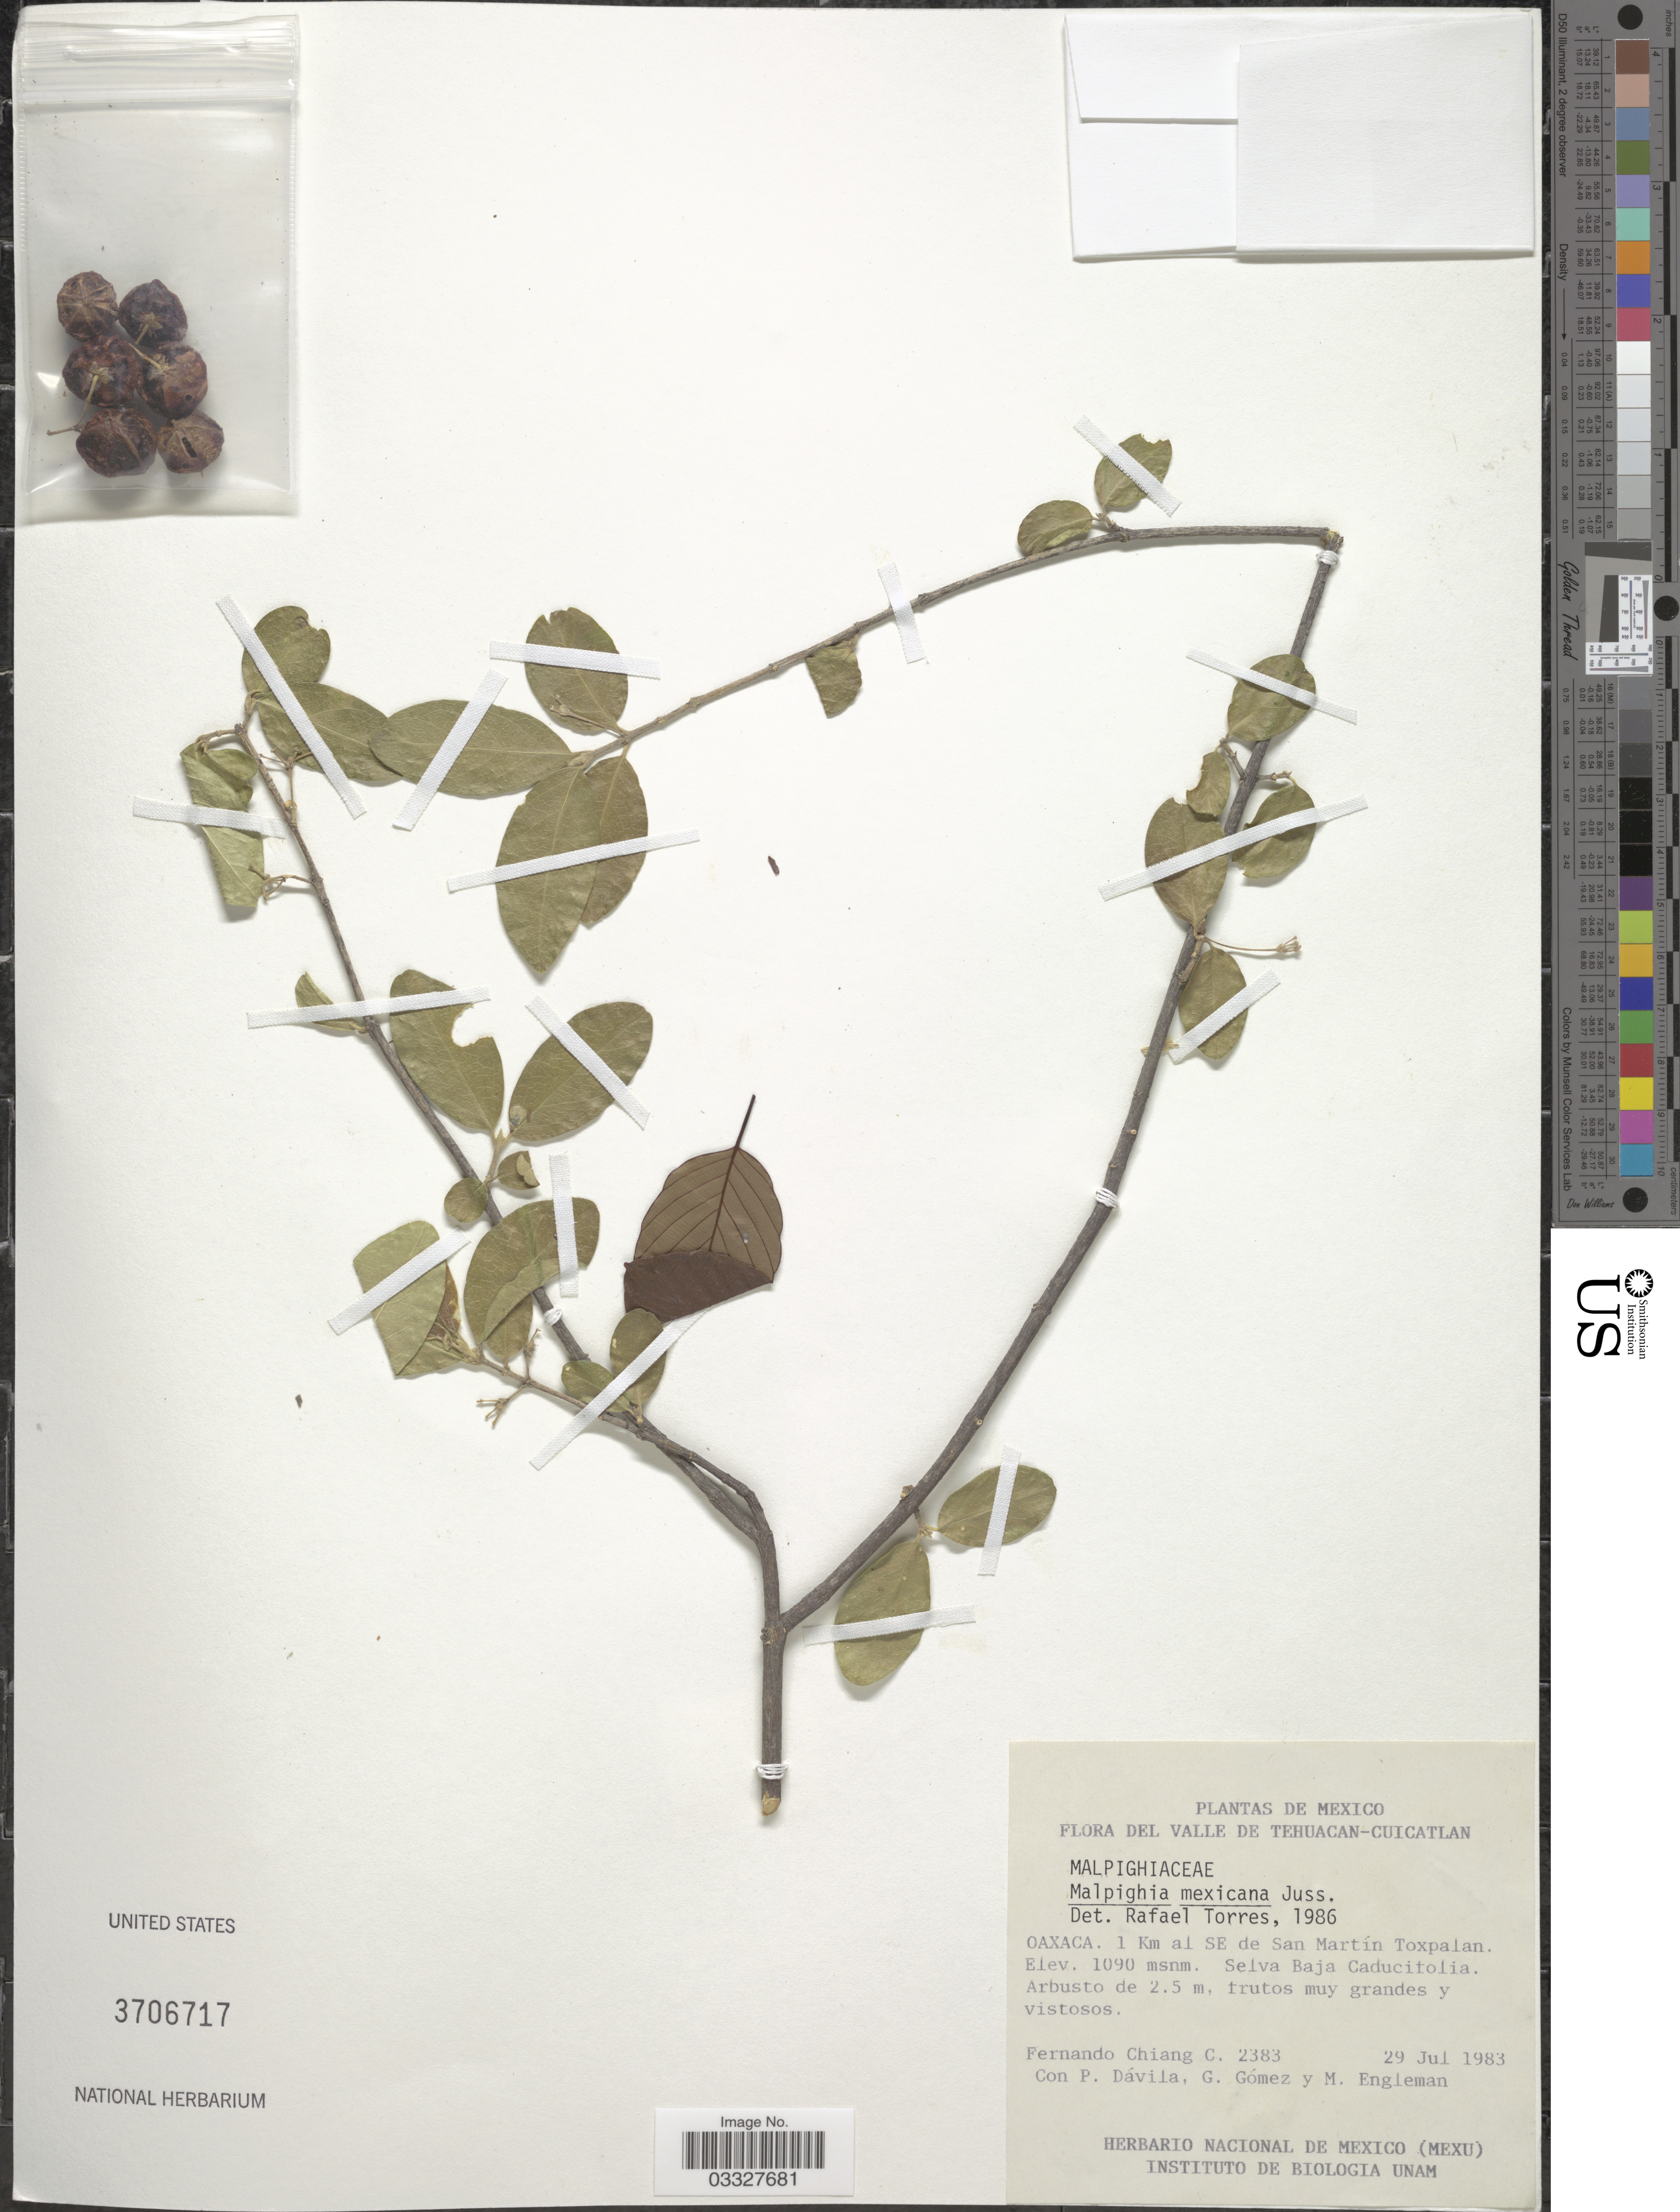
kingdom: Plantae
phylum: Tracheophyta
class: Magnoliopsida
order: Malpighiales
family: Malpighiaceae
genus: Malpighia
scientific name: Malpighia mexicana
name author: A. Juss.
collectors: F. Chiang C., P. Dávila, G. Gomez & M. Engleman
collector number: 2383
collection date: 1983-07-29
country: Mexico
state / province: Oaxaca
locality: Valle de Tehuacan-Cuicatlan. 1 Km al SE de San Martín Toxpalan.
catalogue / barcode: US 3706717